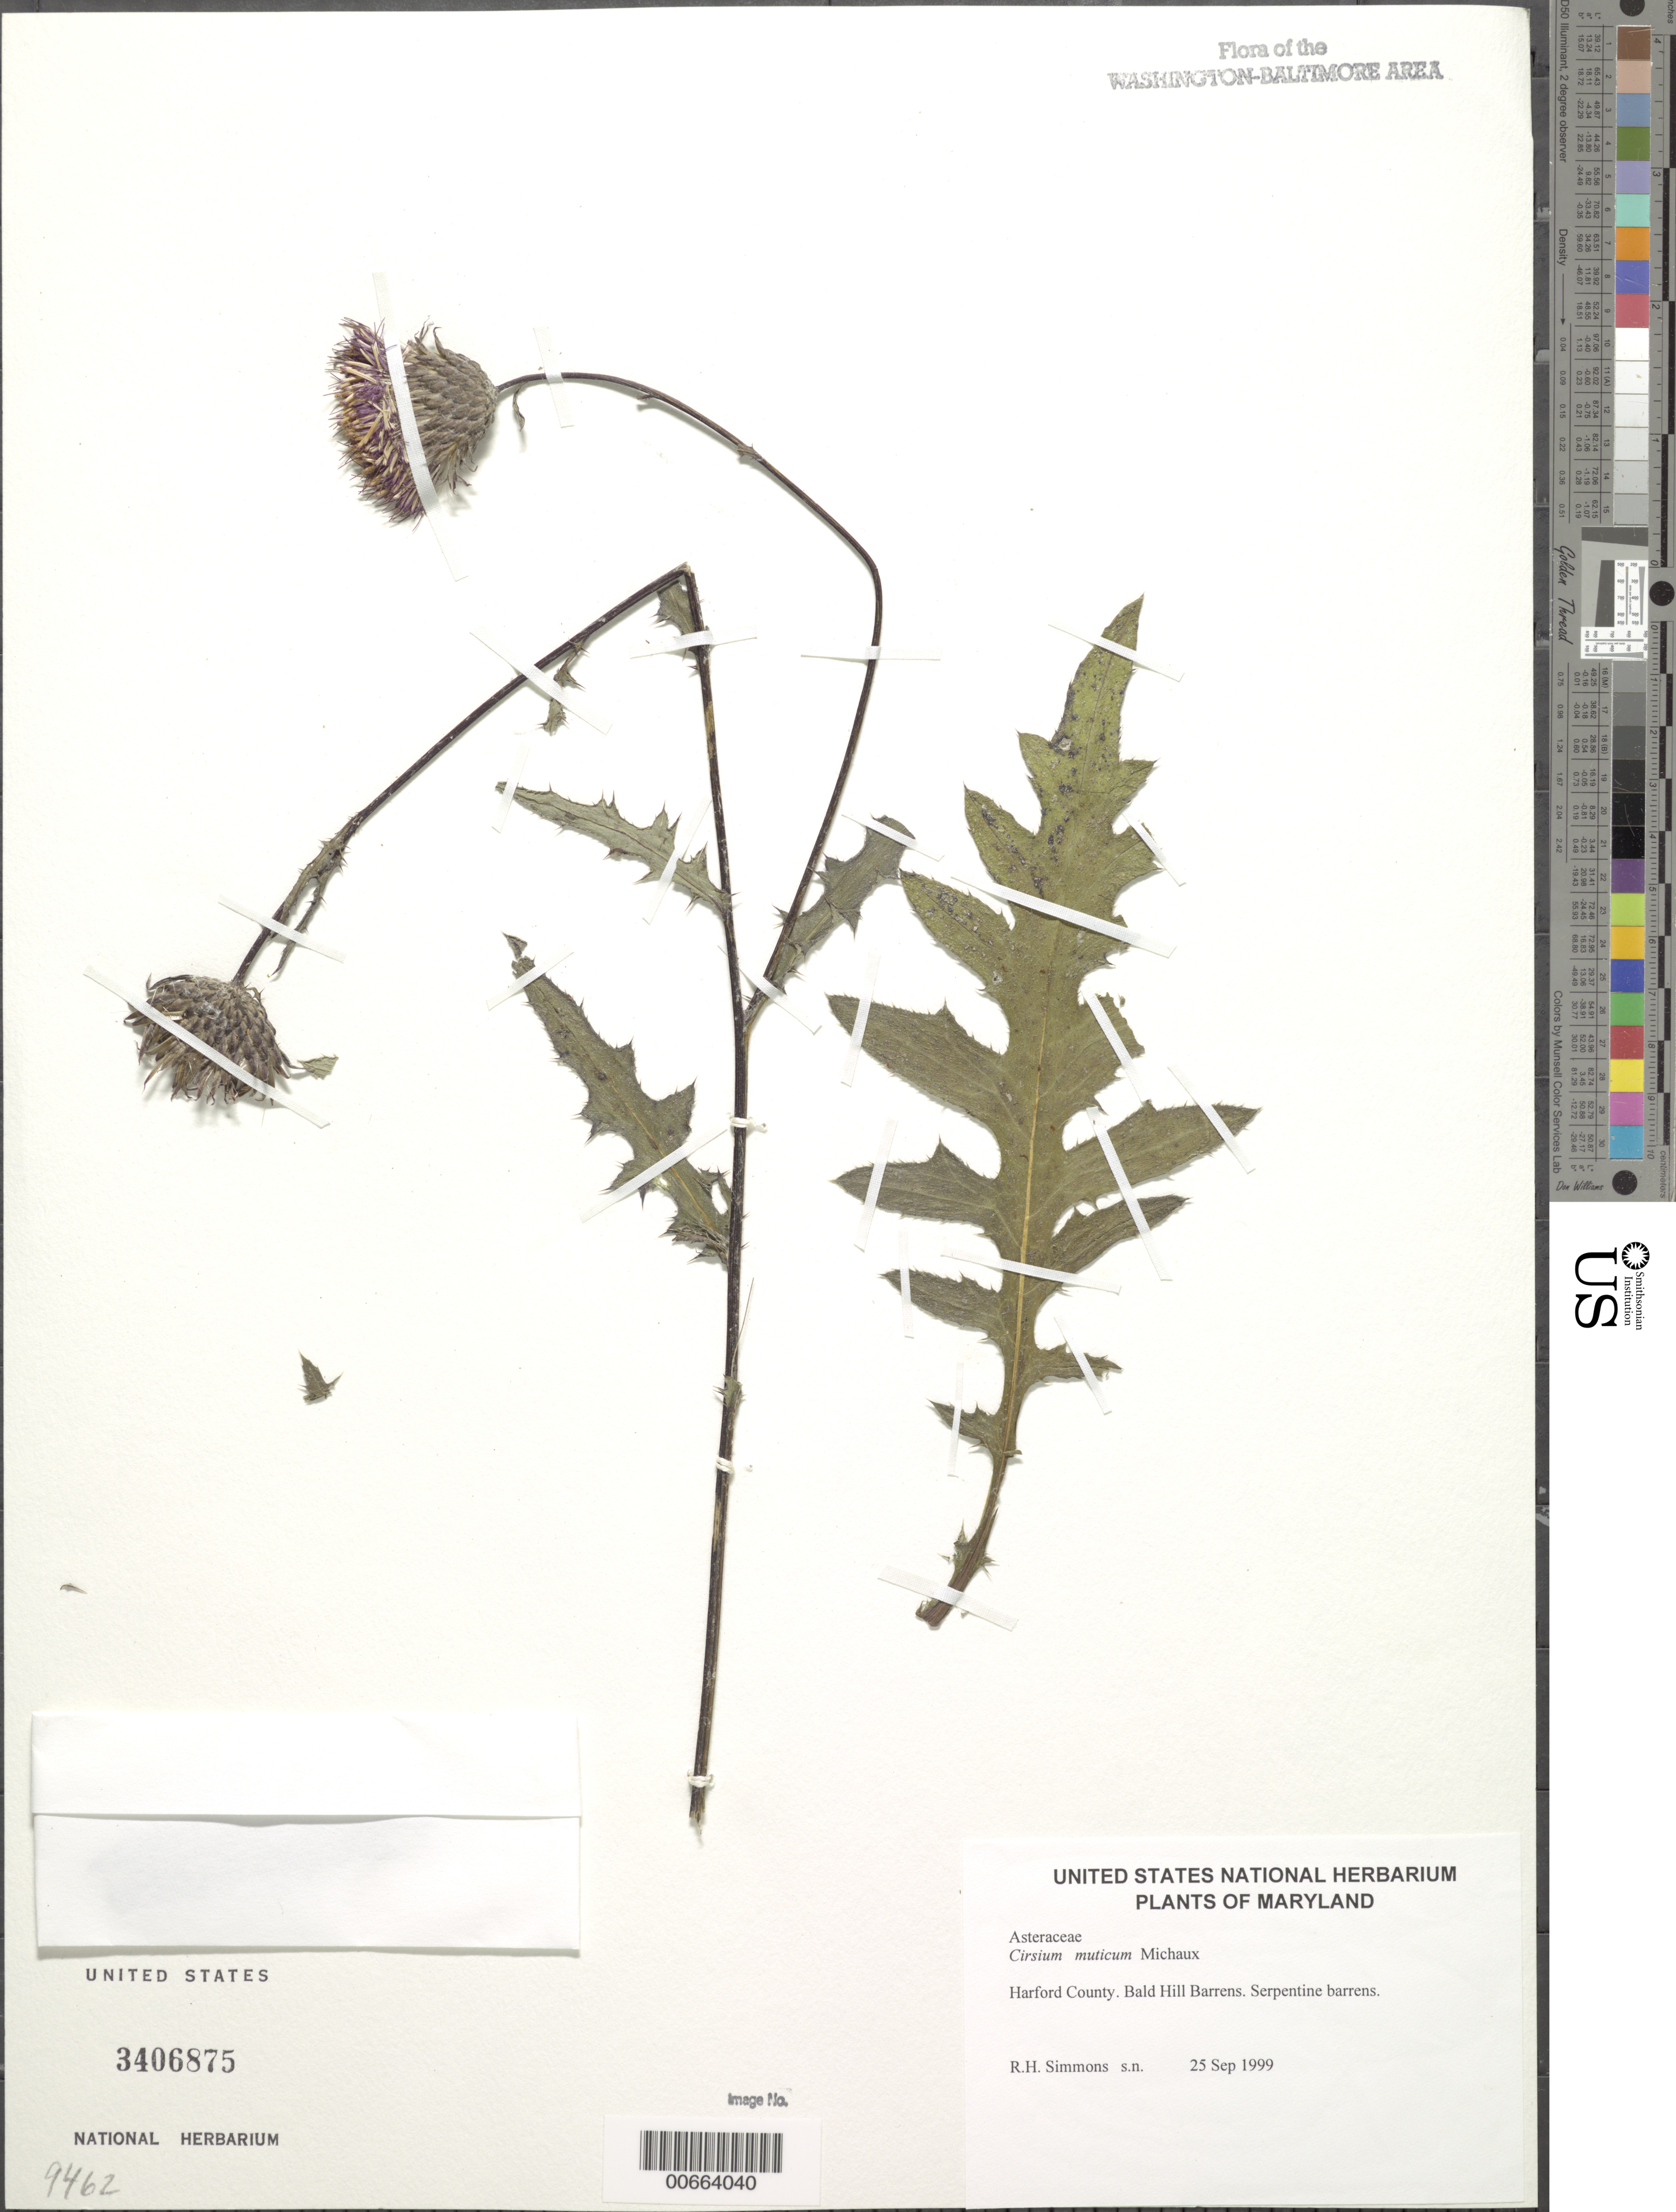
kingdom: Plantae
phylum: Tracheophyta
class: Magnoliopsida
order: Asterales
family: Asteraceae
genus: Cirsium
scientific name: Cirsium muticum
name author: Michx.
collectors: R. H. Simmons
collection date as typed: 25 Sep 1999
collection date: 1999-09-25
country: United States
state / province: Maryland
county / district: Harford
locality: Bald Hill barrens.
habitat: Serpentine barrens.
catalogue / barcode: US 3406875